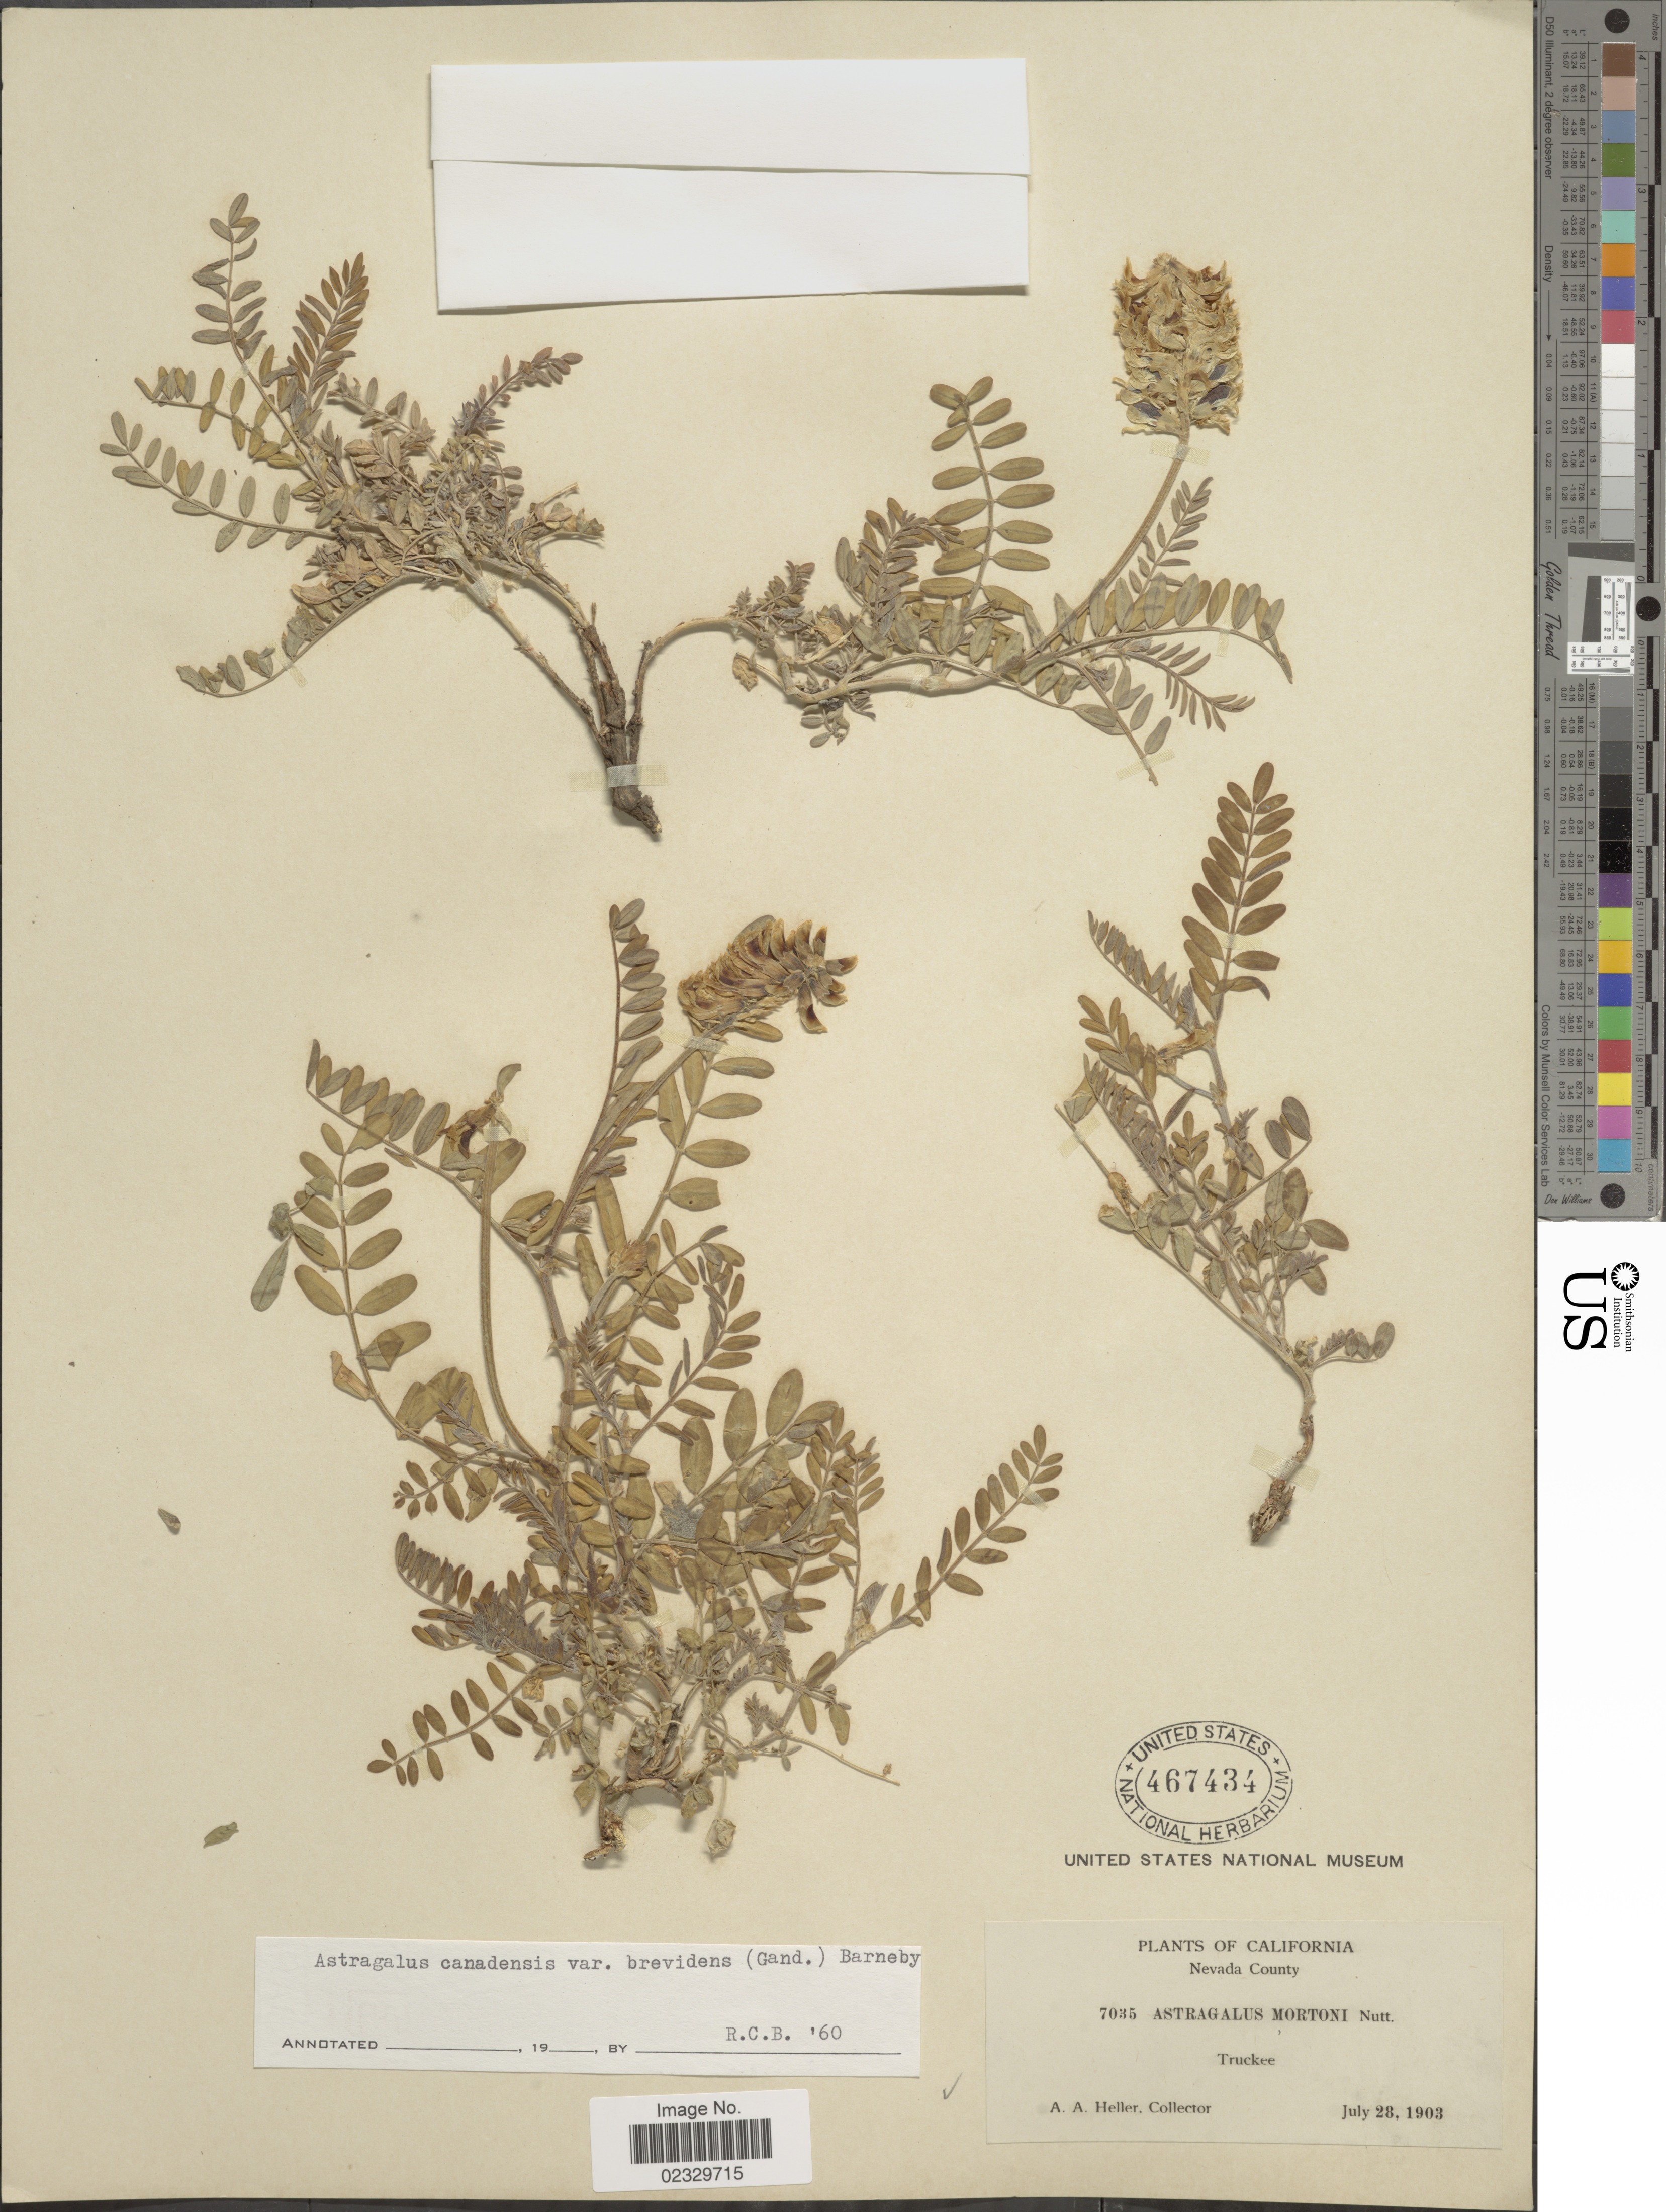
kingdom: Plantae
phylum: Tracheophyta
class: Magnoliopsida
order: Fabales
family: Fabaceae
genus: Astragalus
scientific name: Astragalus canadensis var. brevidens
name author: L.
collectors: A. A. Heller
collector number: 7035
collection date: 1903-07-28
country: United States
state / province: California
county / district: Nevada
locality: Nevada County, Truckee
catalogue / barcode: US 467434